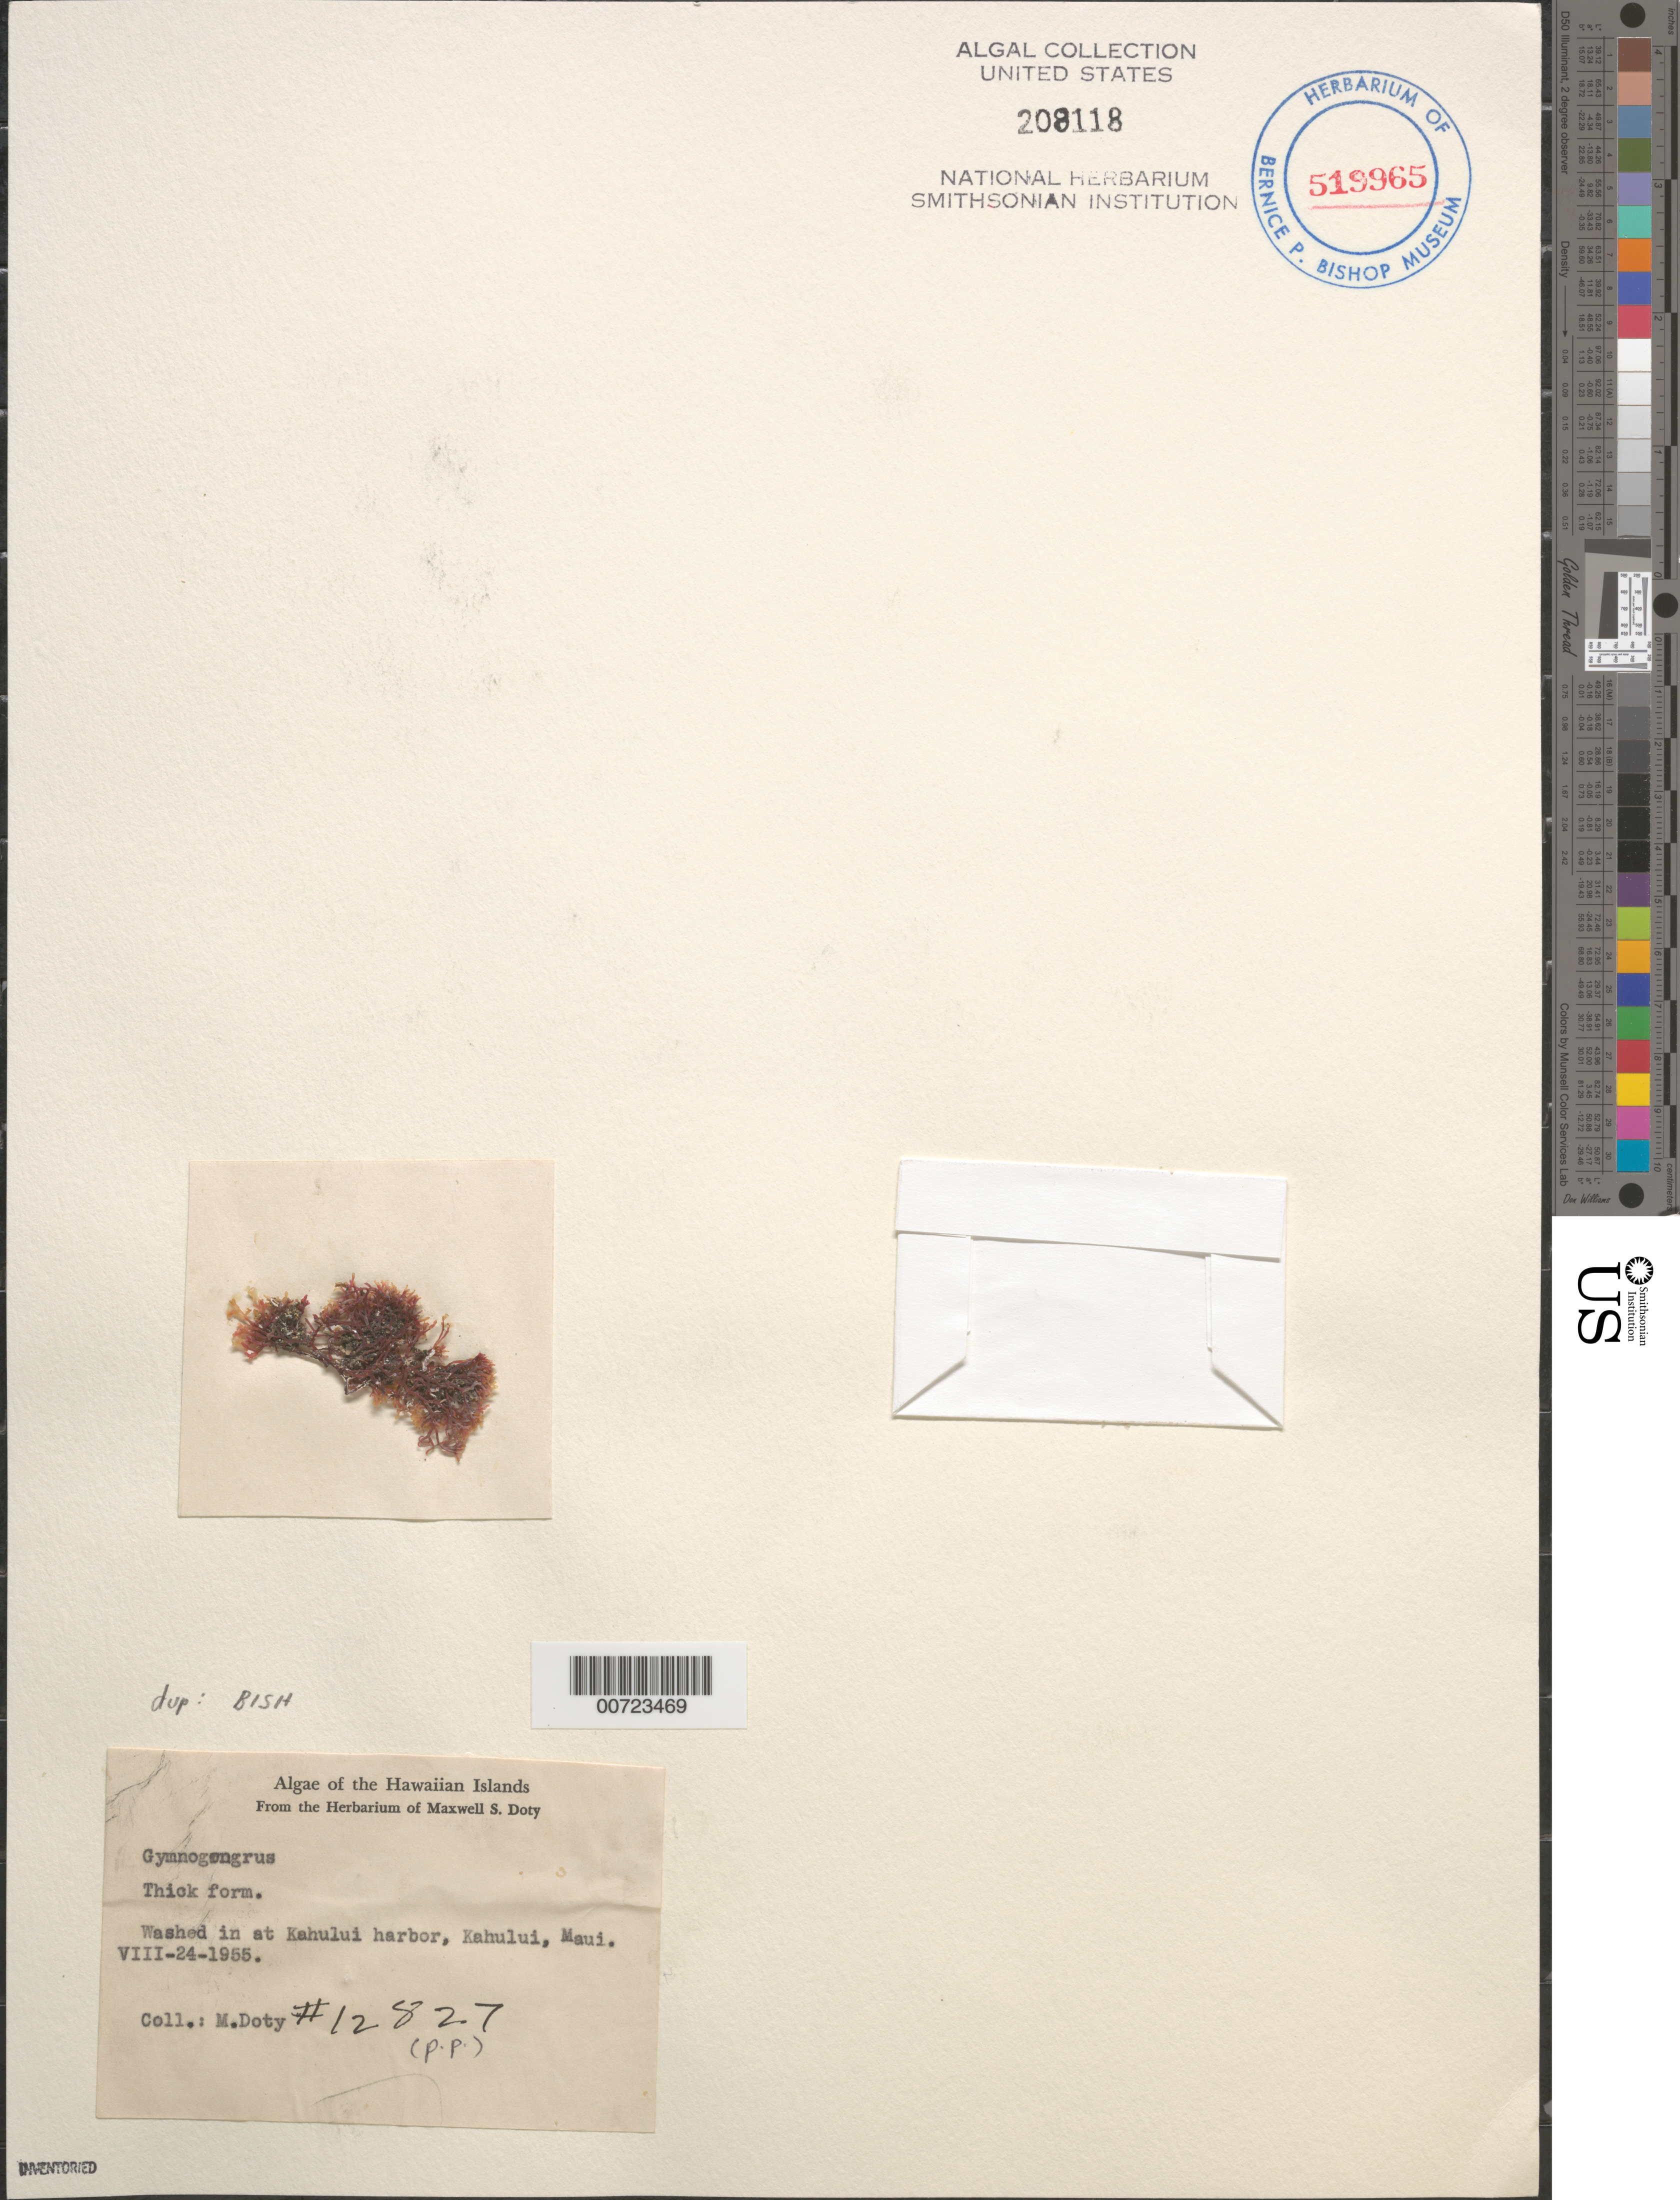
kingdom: Plantae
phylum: Rhodophyta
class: Florideophyceae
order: Gigartinales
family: Phyllophoraceae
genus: Gymnogongrus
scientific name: Gymnogongrus sp.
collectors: M. S. Doty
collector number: MSD 12827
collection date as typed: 24 Aug 1955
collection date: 1955-08-24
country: United States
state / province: Hawaii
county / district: Maui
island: Maui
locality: Kahului, Kahului Harbor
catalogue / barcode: US 208118